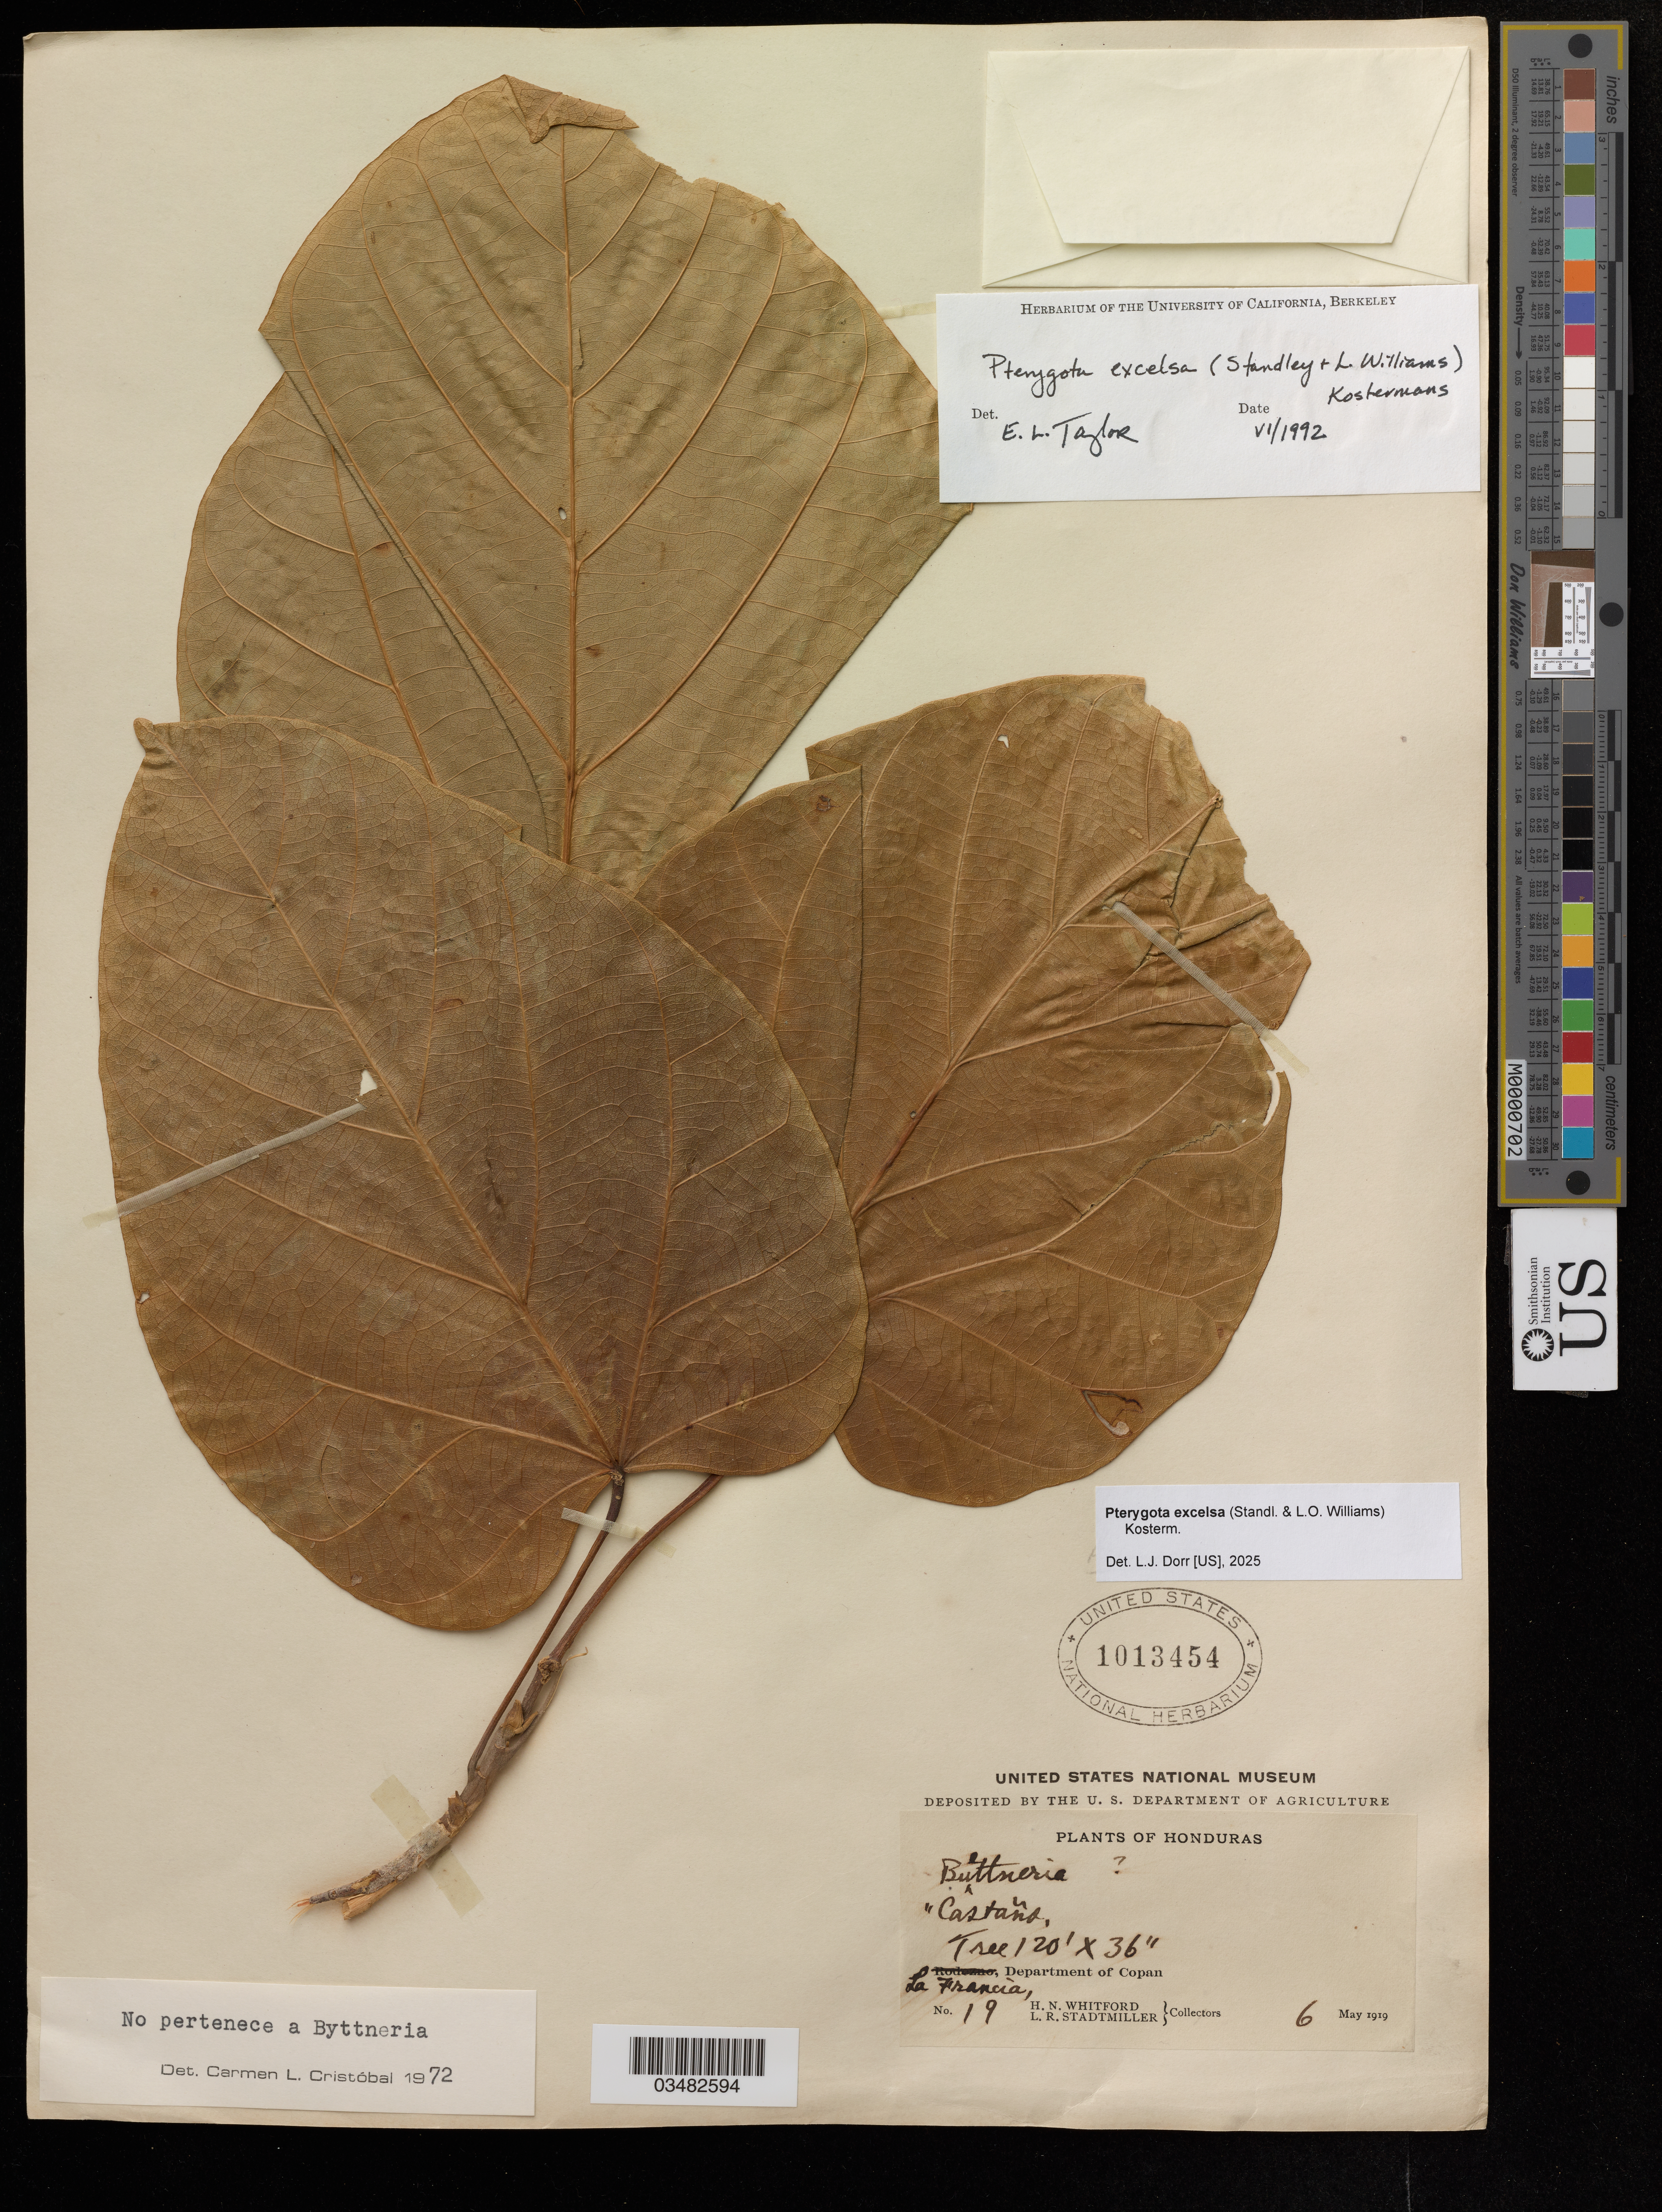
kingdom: Plantae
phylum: Tracheophyta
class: Magnoliopsida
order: Malvales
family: Malvaceae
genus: Pterygota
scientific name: Pterygota excelsa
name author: (Standl. & L.O. Williams) Kosterm.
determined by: Dorr, L. J., (BOT), Smithsonian Institution - National Museum of Natural History (UNITED STATES)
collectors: H. N. Whitford & L. Stadtmiller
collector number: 19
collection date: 1919-05-06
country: Honduras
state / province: Copán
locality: Department of Copan. La Francia.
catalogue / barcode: US 1013454